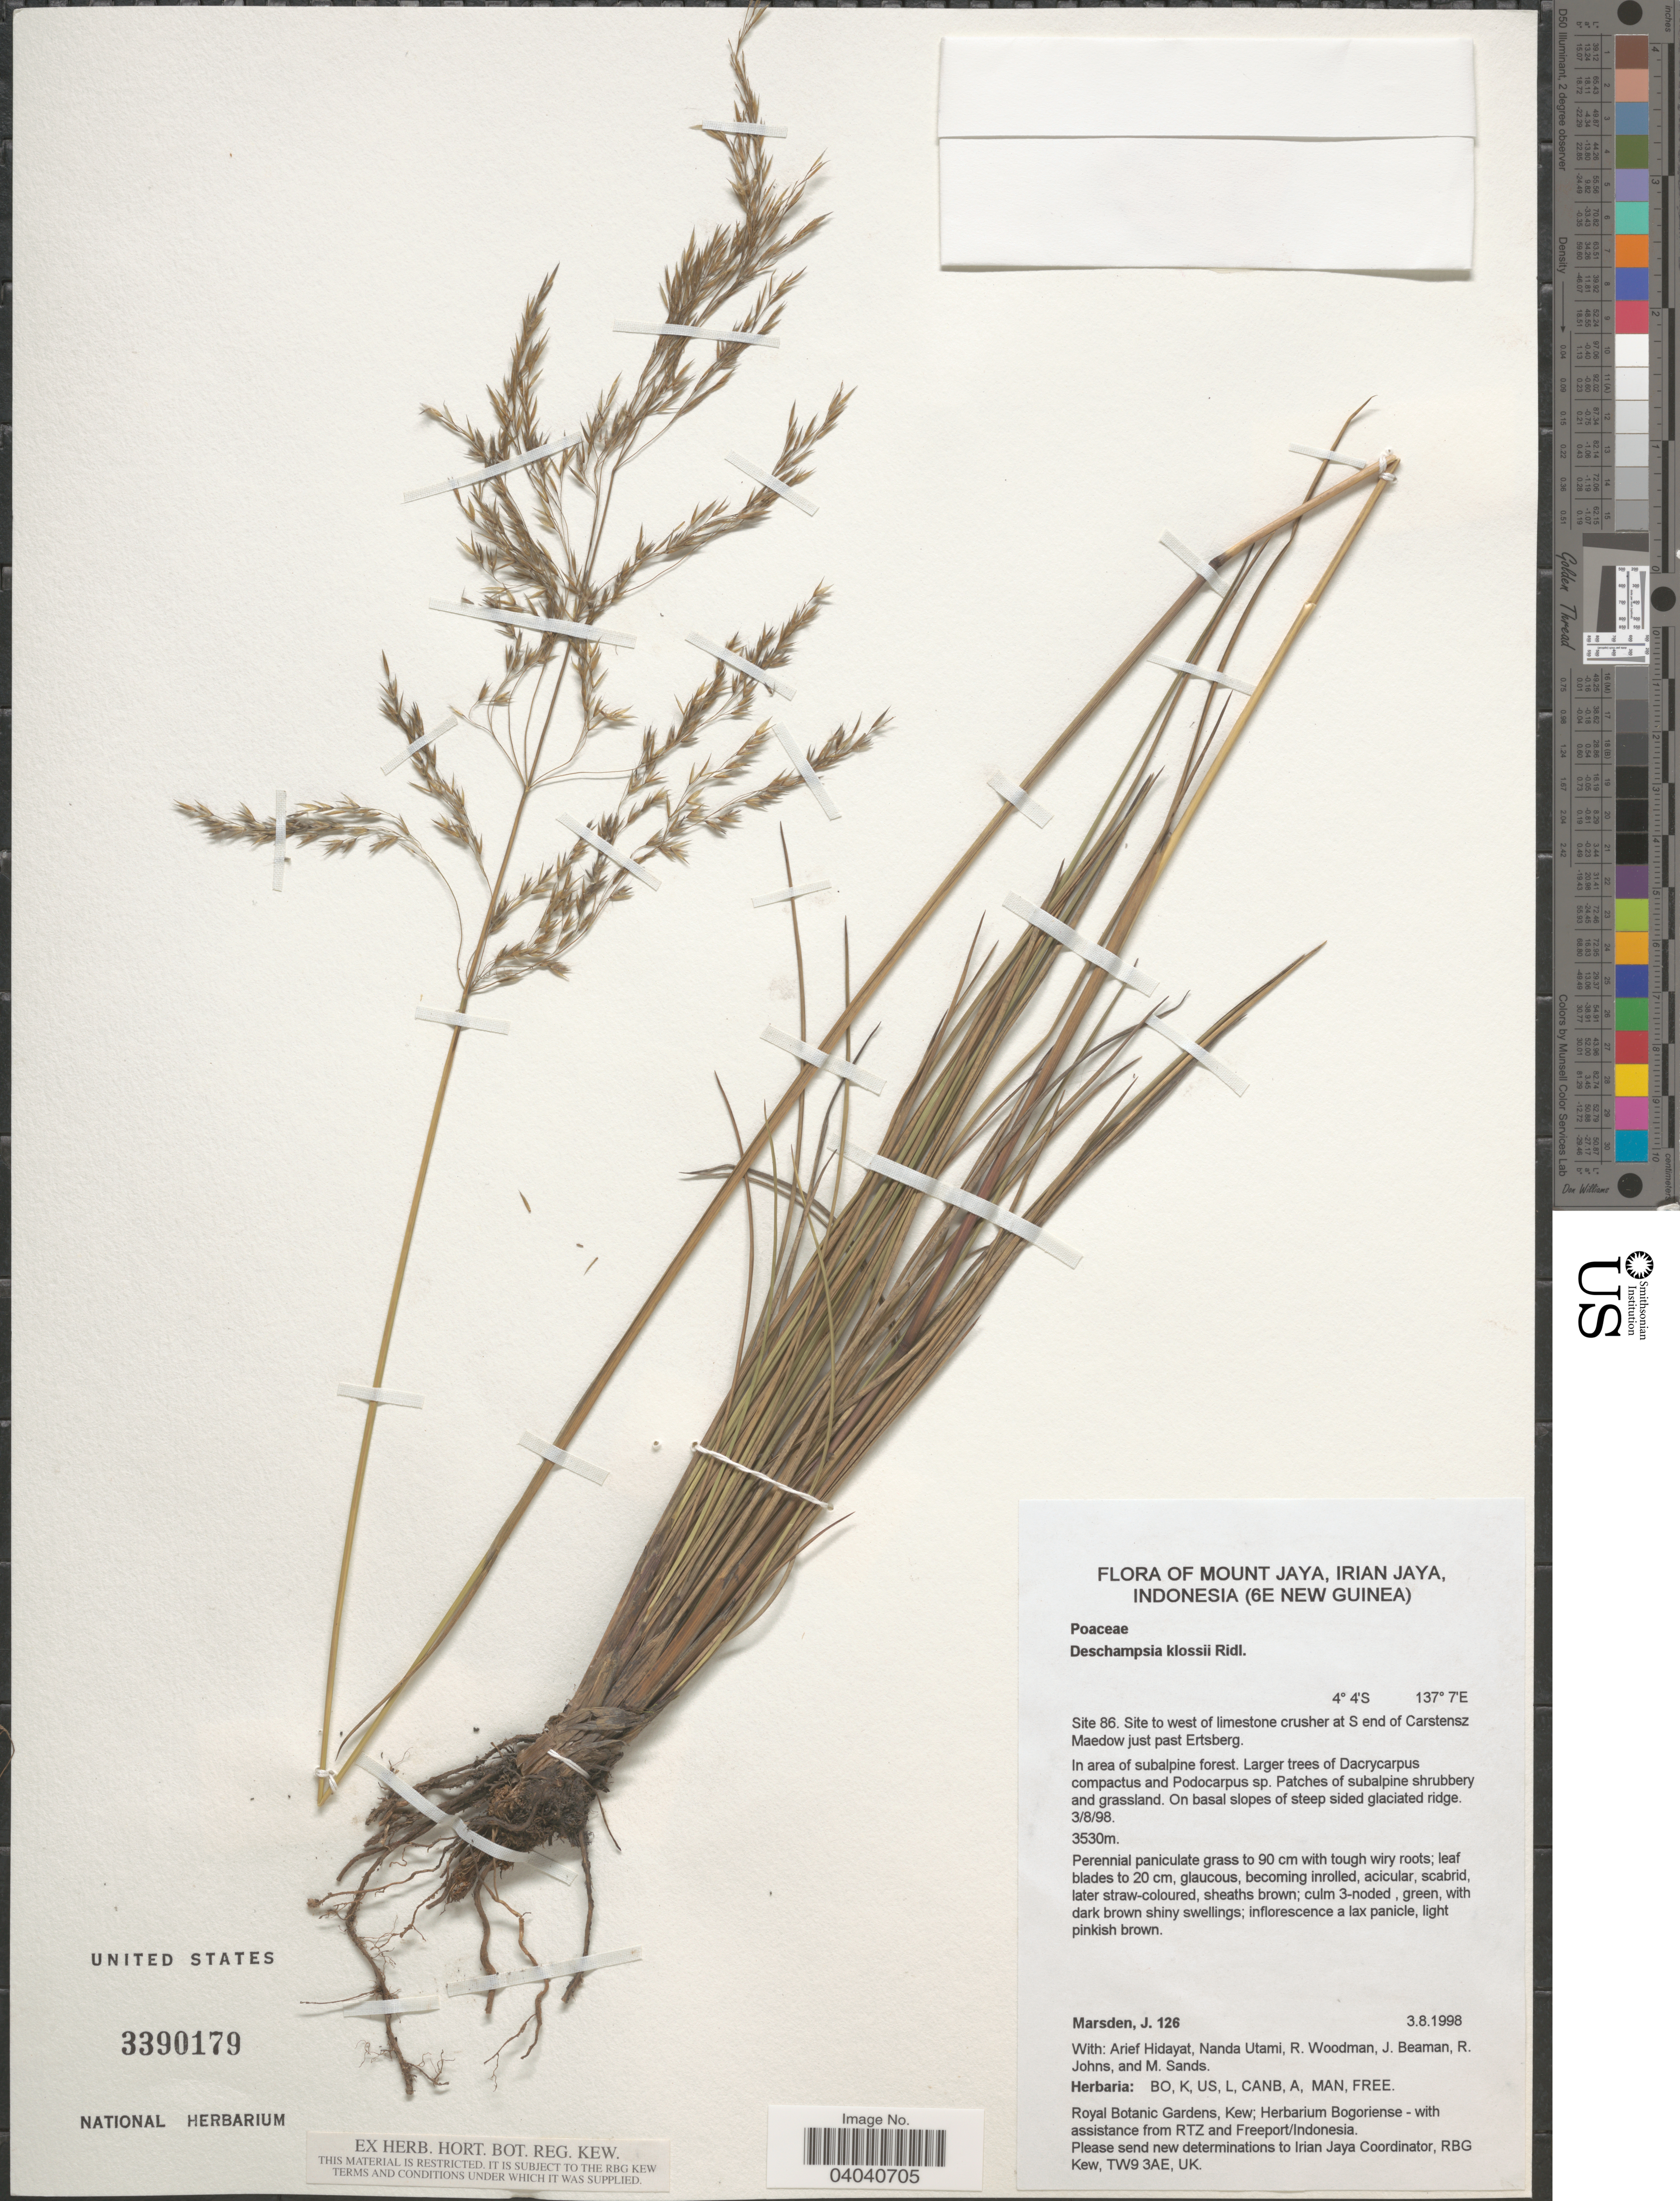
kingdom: Plantae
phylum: Tracheophyta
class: Liliopsida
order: Poales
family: Poaceae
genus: Deschampsia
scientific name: Deschampsia klossii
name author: Ridl.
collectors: J. Marsden, A. Hidayat, N. Utami & R. Woodman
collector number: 126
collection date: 1998-08-03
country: Indonesia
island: New Guinea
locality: Mount Jaya, Irian Jaya, Indonesia (6e New Guinea). Site 86. Site to west of limestone crusher at S end of Carstensz Meadow just past Ertsberg. In area of subalpine forest. On basal slopes of steep sided glaciated ridge.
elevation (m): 3530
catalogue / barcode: US 3390179